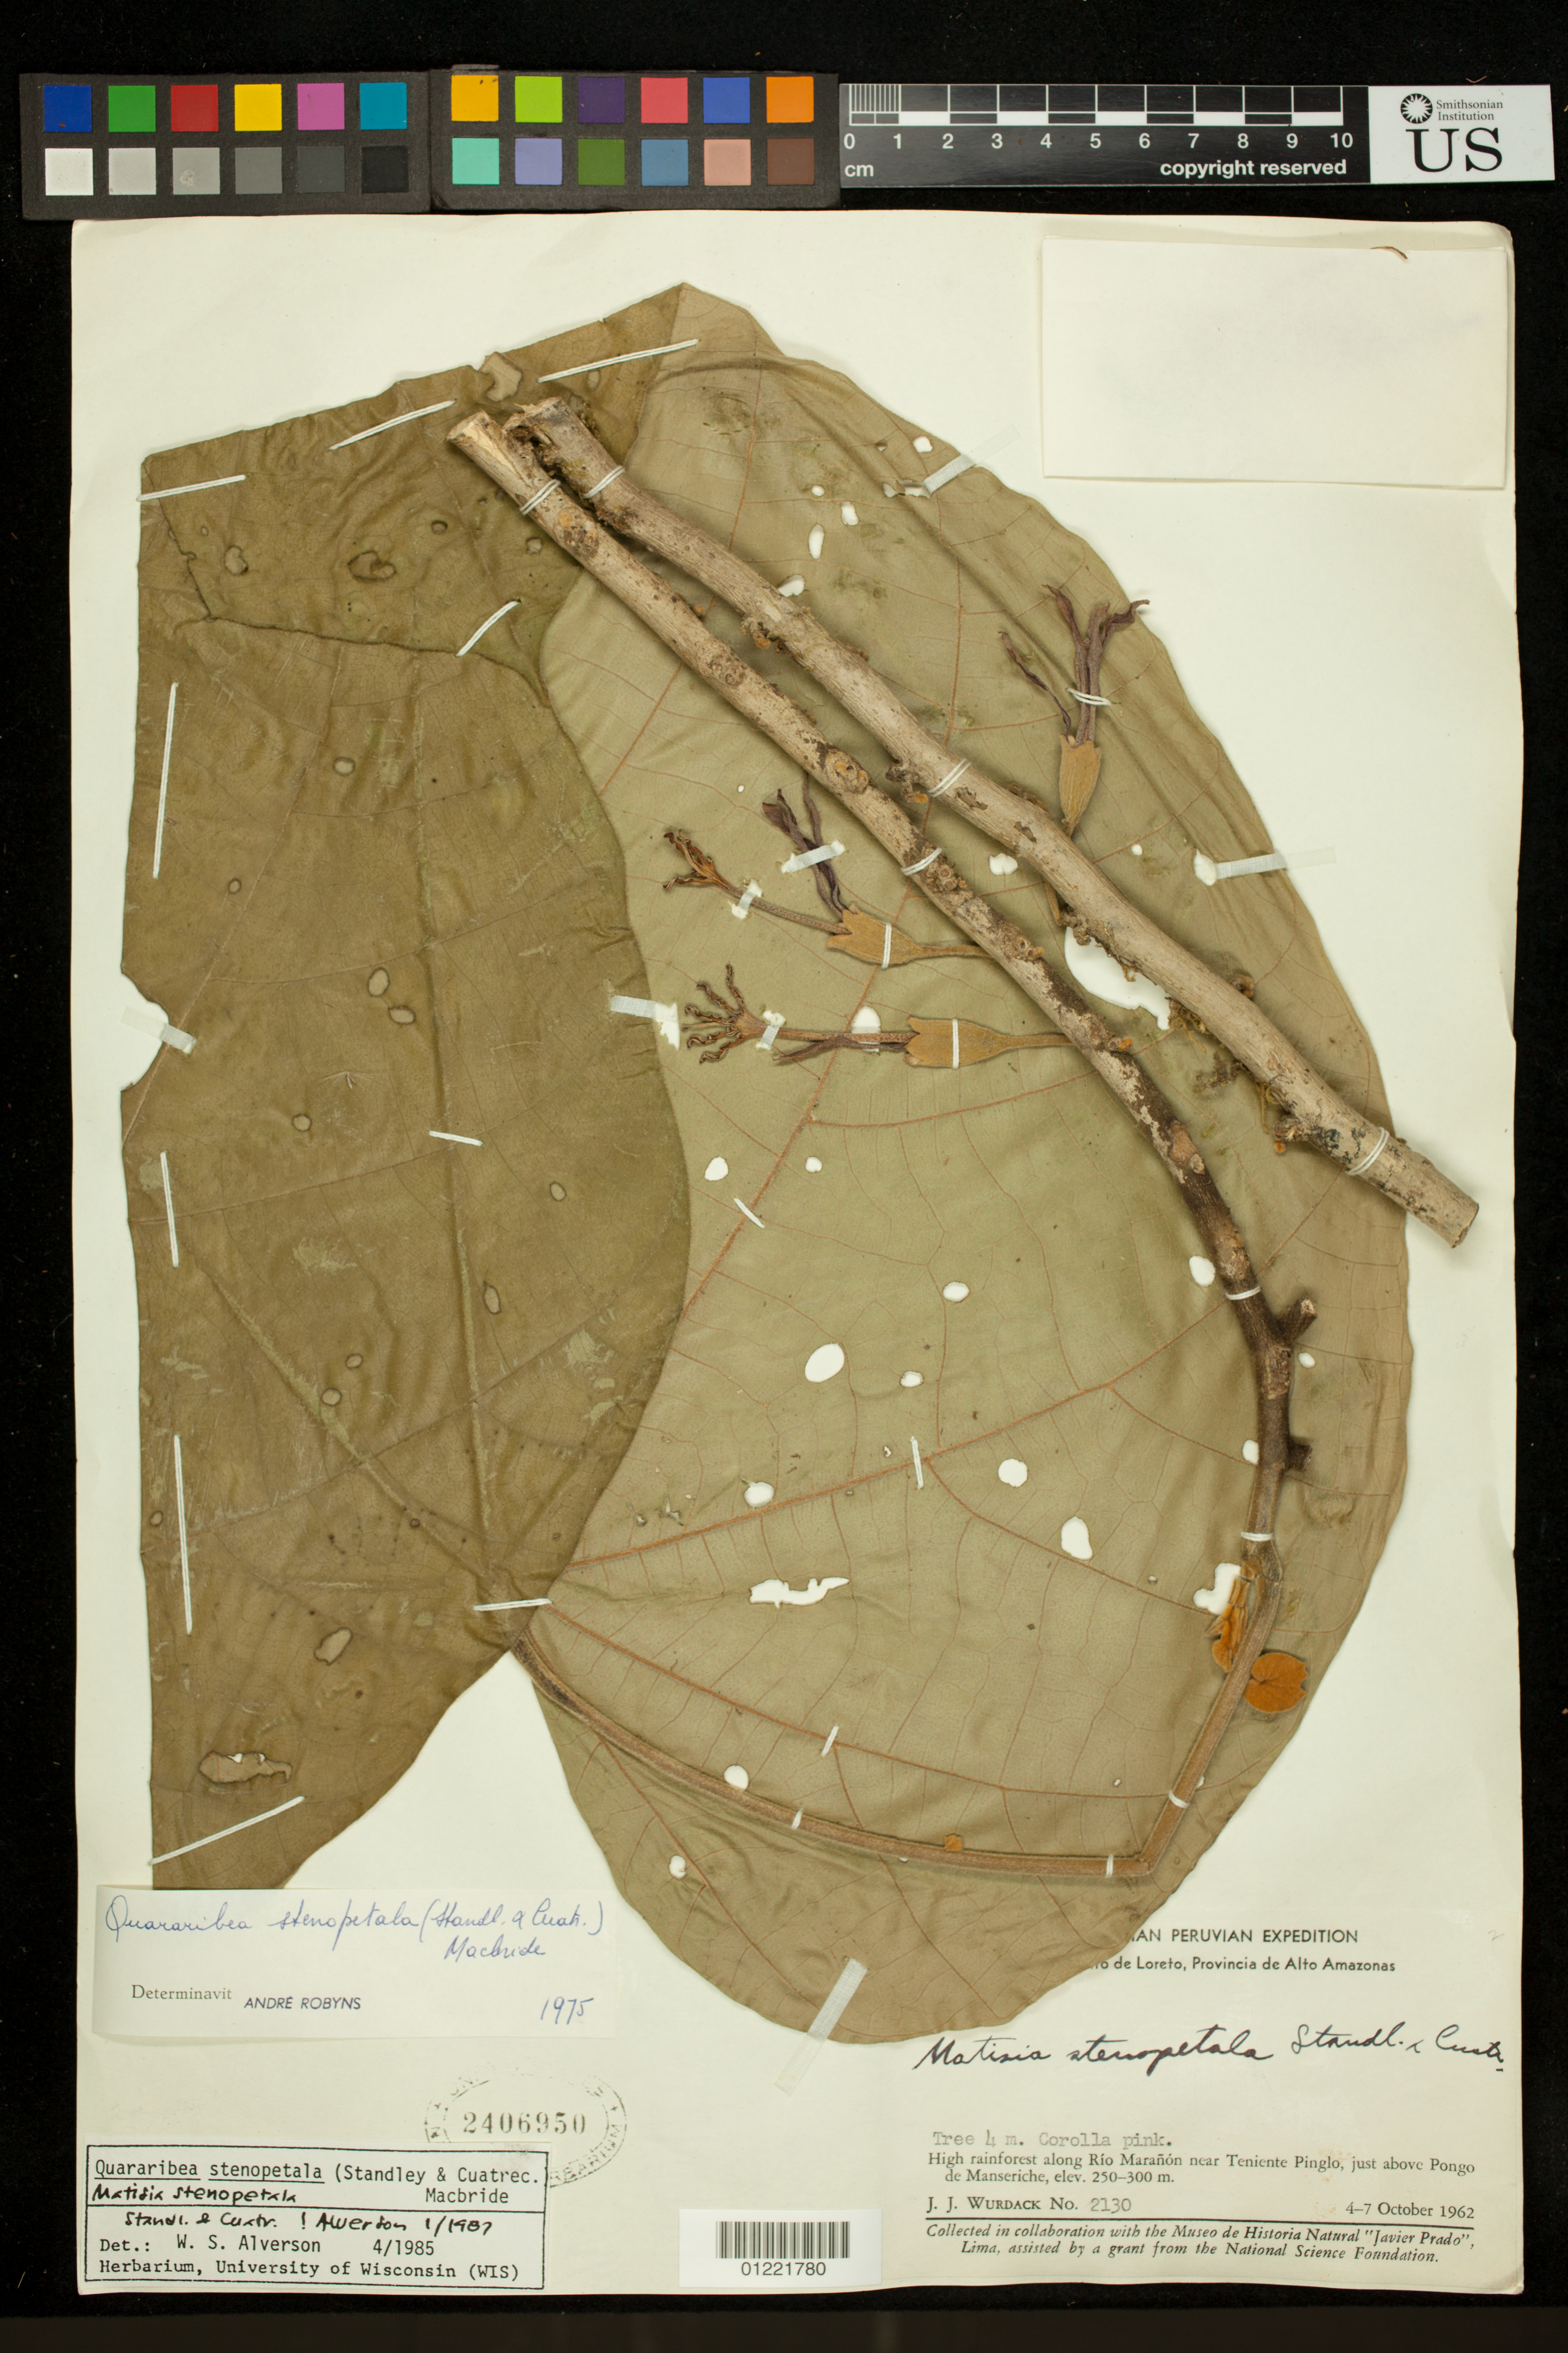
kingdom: Plantae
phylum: Tracheophyta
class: Magnoliopsida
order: Malvales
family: Malvaceae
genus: Matisia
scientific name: Matisia stenopetala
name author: Standl. & Cuatrec.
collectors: J. J. Wurdack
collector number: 2130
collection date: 1962-10-04/1962-10-07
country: Peru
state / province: Loreto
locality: High rainforest along Rio Maranon near Teniente Pinglo, just above Pongo de Manseriche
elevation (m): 250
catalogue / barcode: US 2406950